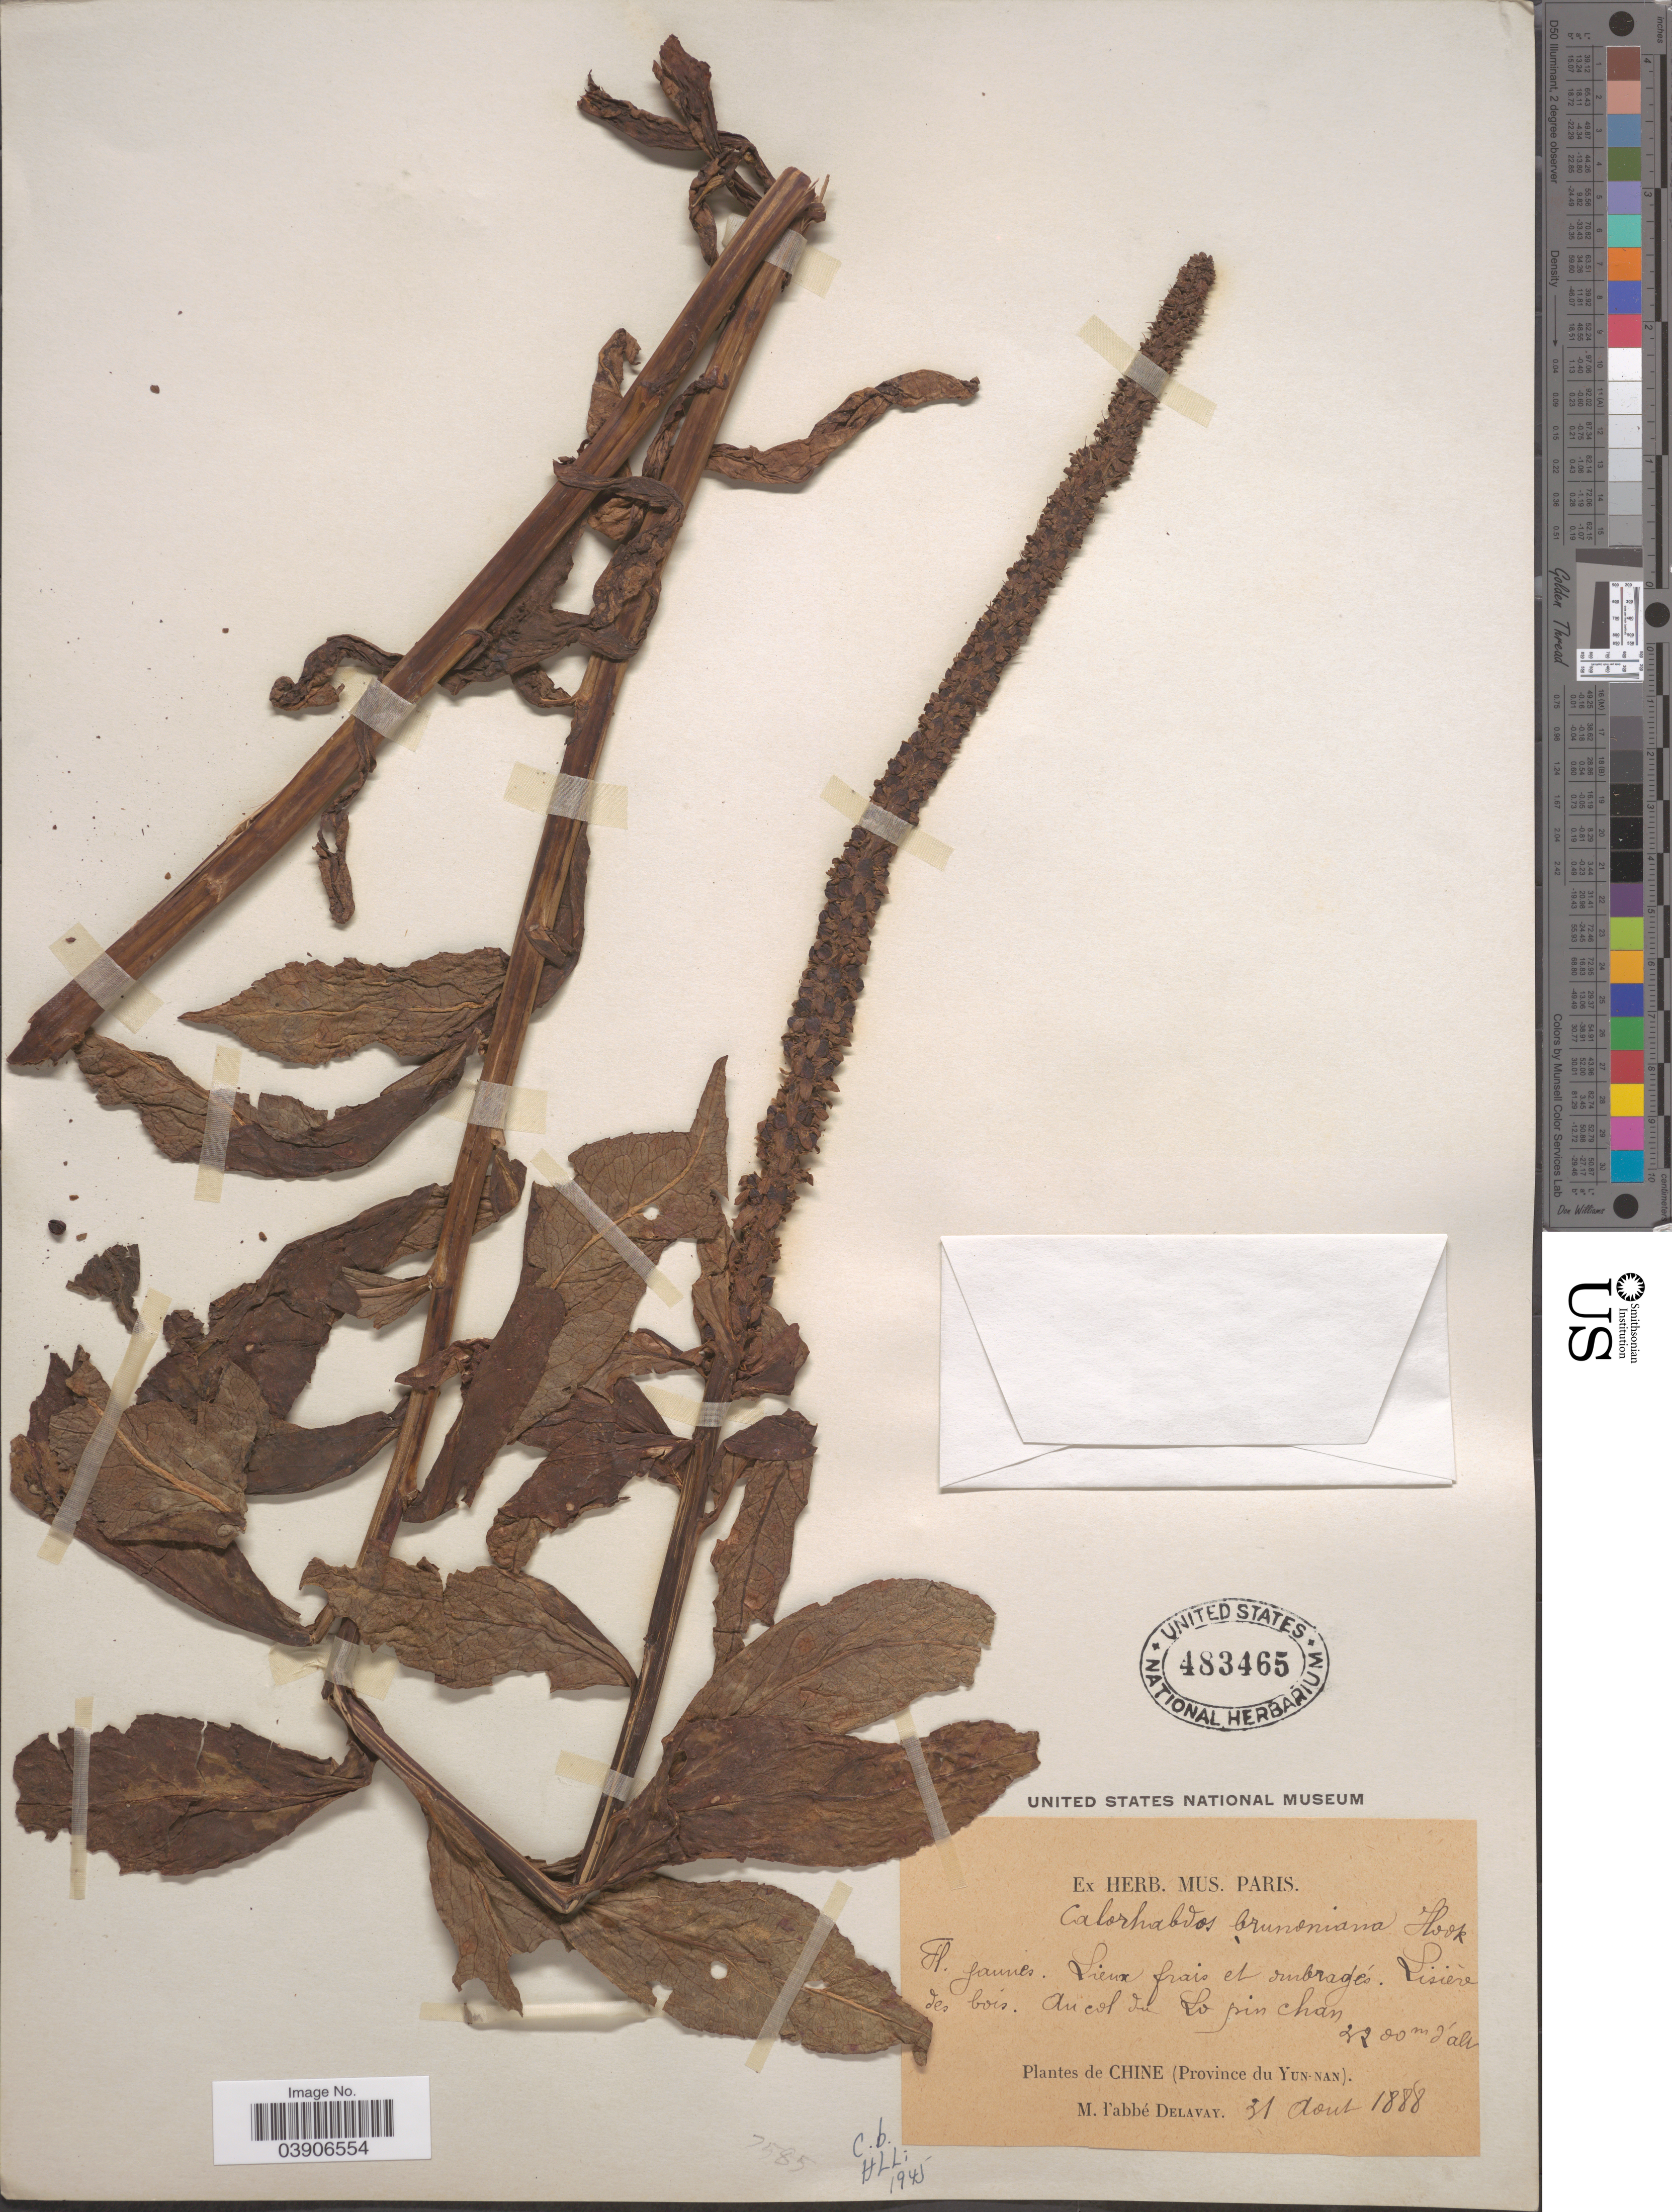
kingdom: Plantae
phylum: Tracheophyta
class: Magnoliopsida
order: Lamiales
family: Plantaginaceae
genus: Calorhabdos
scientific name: Calorhabdos brunoniana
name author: Benth.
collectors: P. Delavay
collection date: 1888-08-31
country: China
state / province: Yunnan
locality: Lieux frais el ombragés. Lisiere des bois. Au col du Lo pin chan.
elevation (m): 2200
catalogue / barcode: US 483465